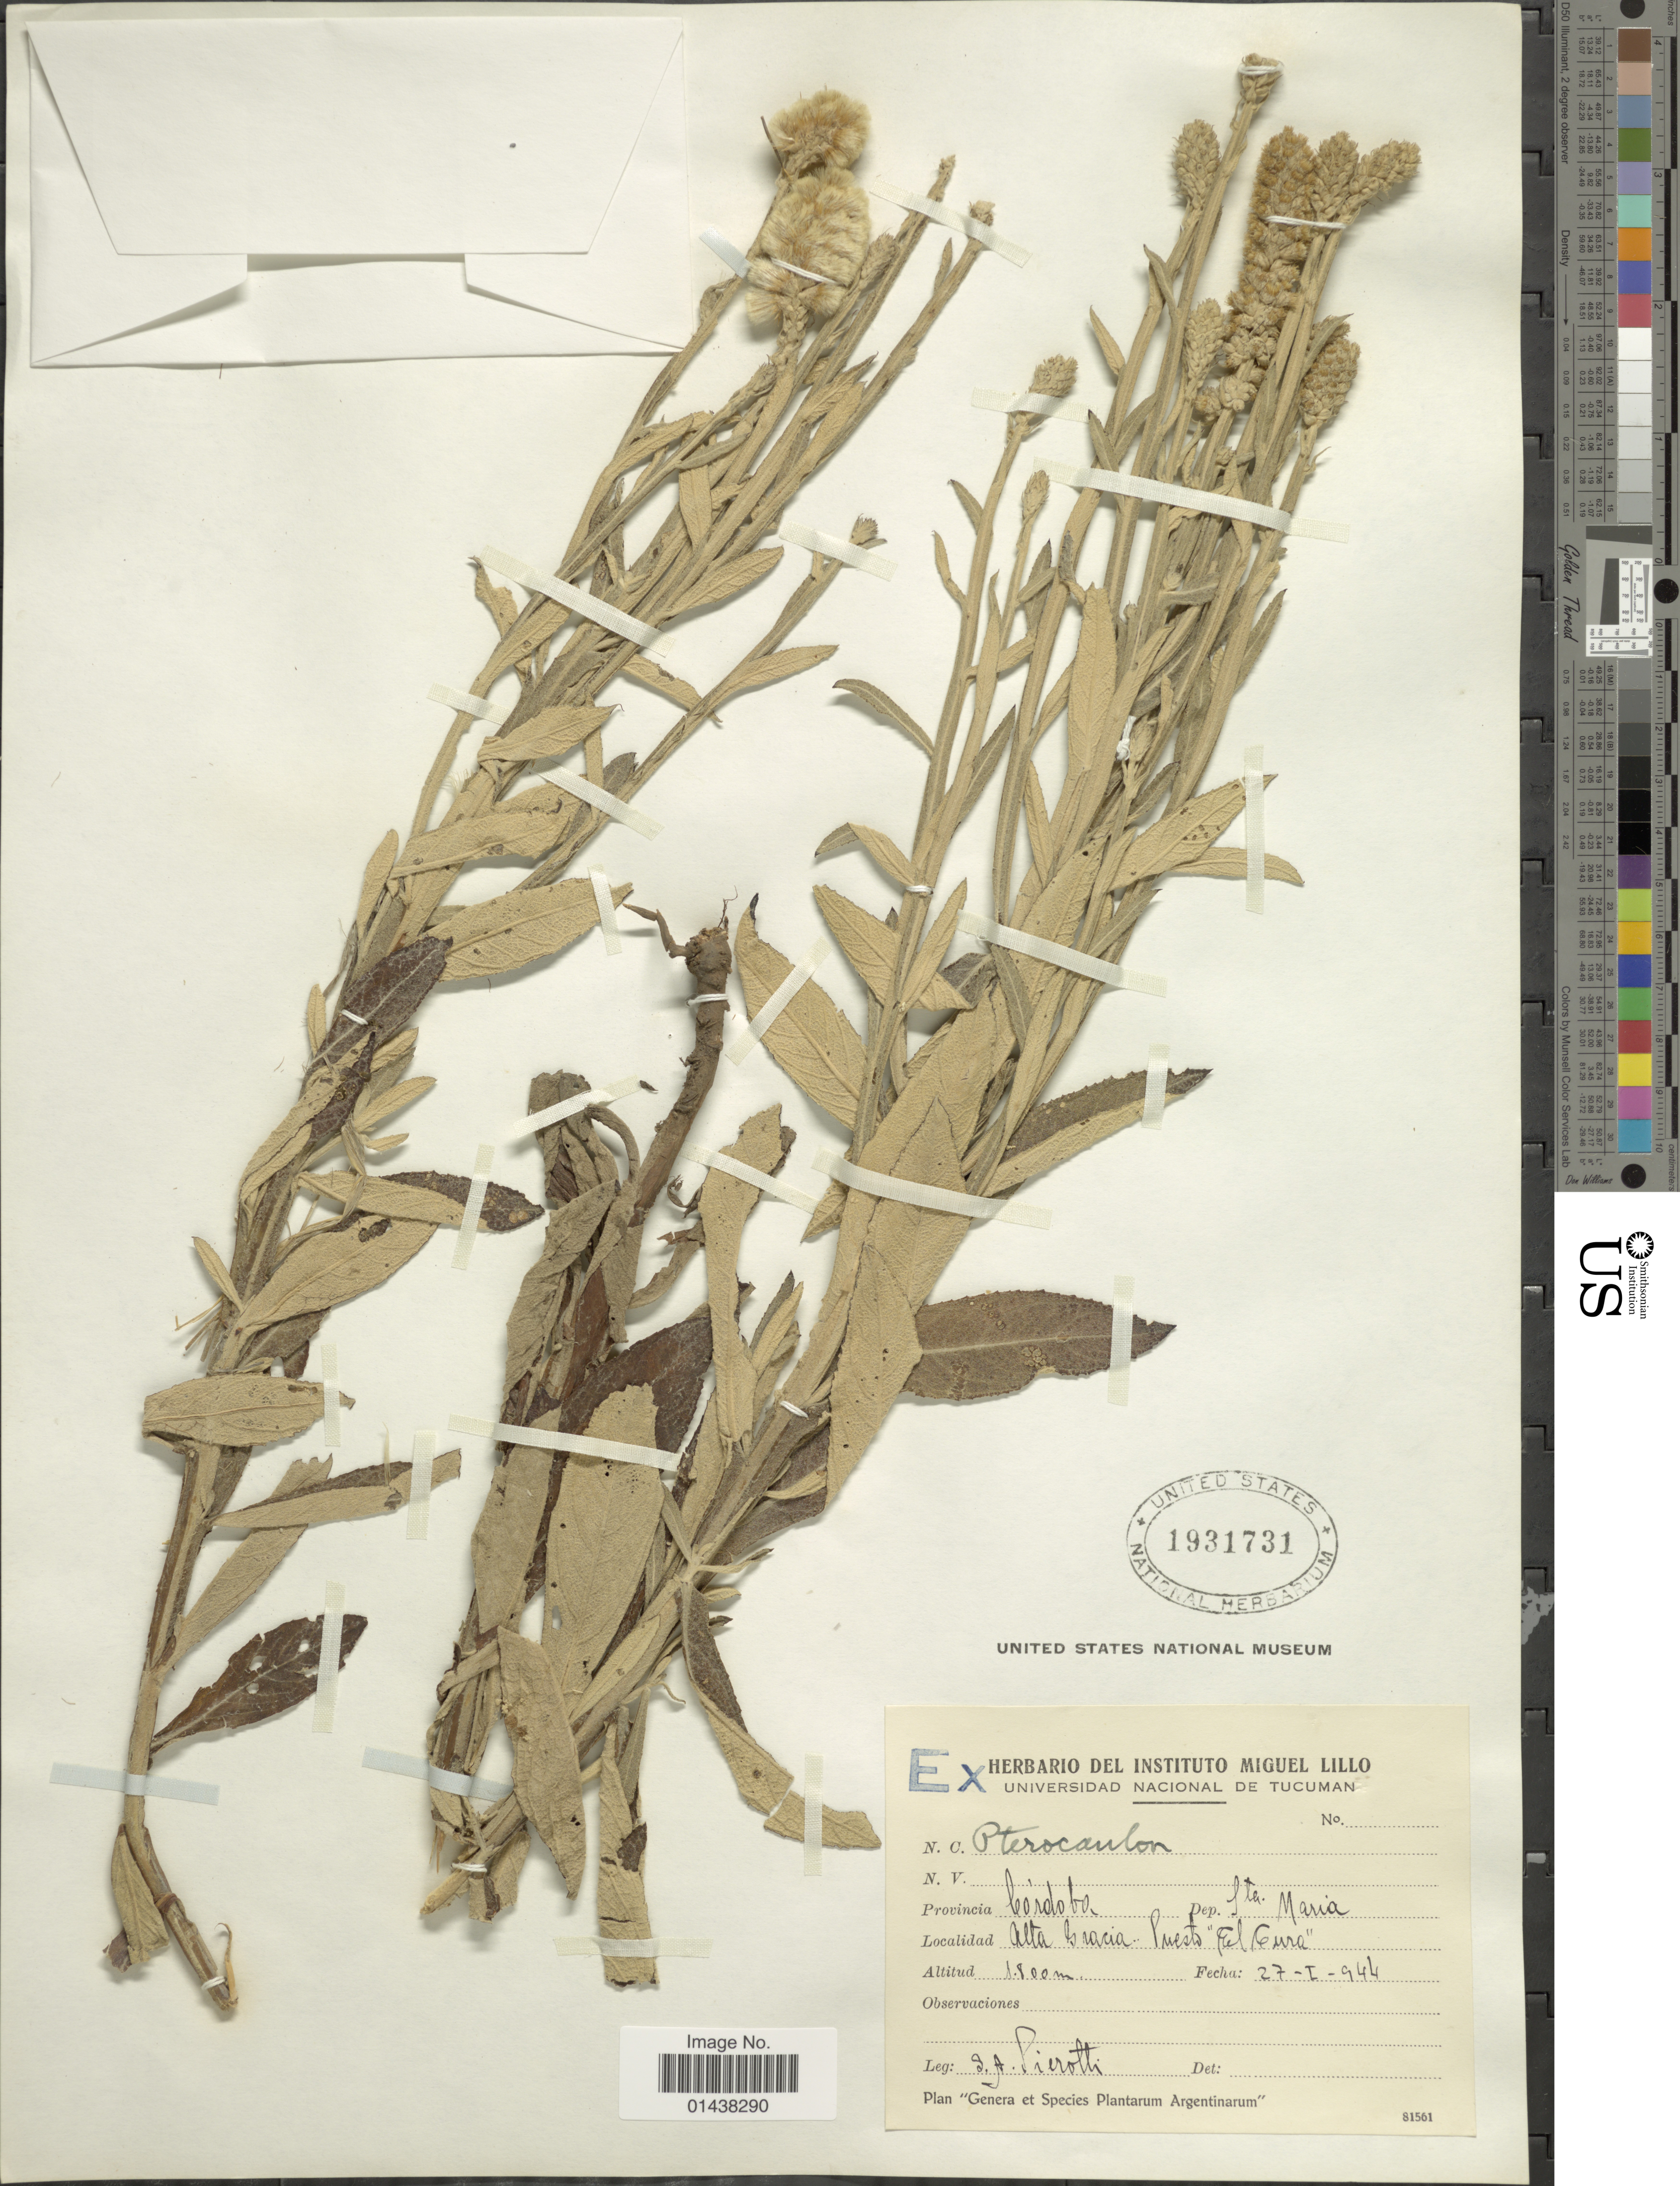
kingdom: Plantae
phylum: Tracheophyta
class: Magnoliopsida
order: Asterales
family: Asteraceae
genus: Pterocaulon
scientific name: Pterocaulon sp.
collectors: S. A. Pierotti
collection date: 1944-01-27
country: Argentina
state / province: Cordoba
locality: Dep. Santa Maria, Alta Gracia, Puesto "El Cura"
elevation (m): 1800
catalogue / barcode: US 1931731